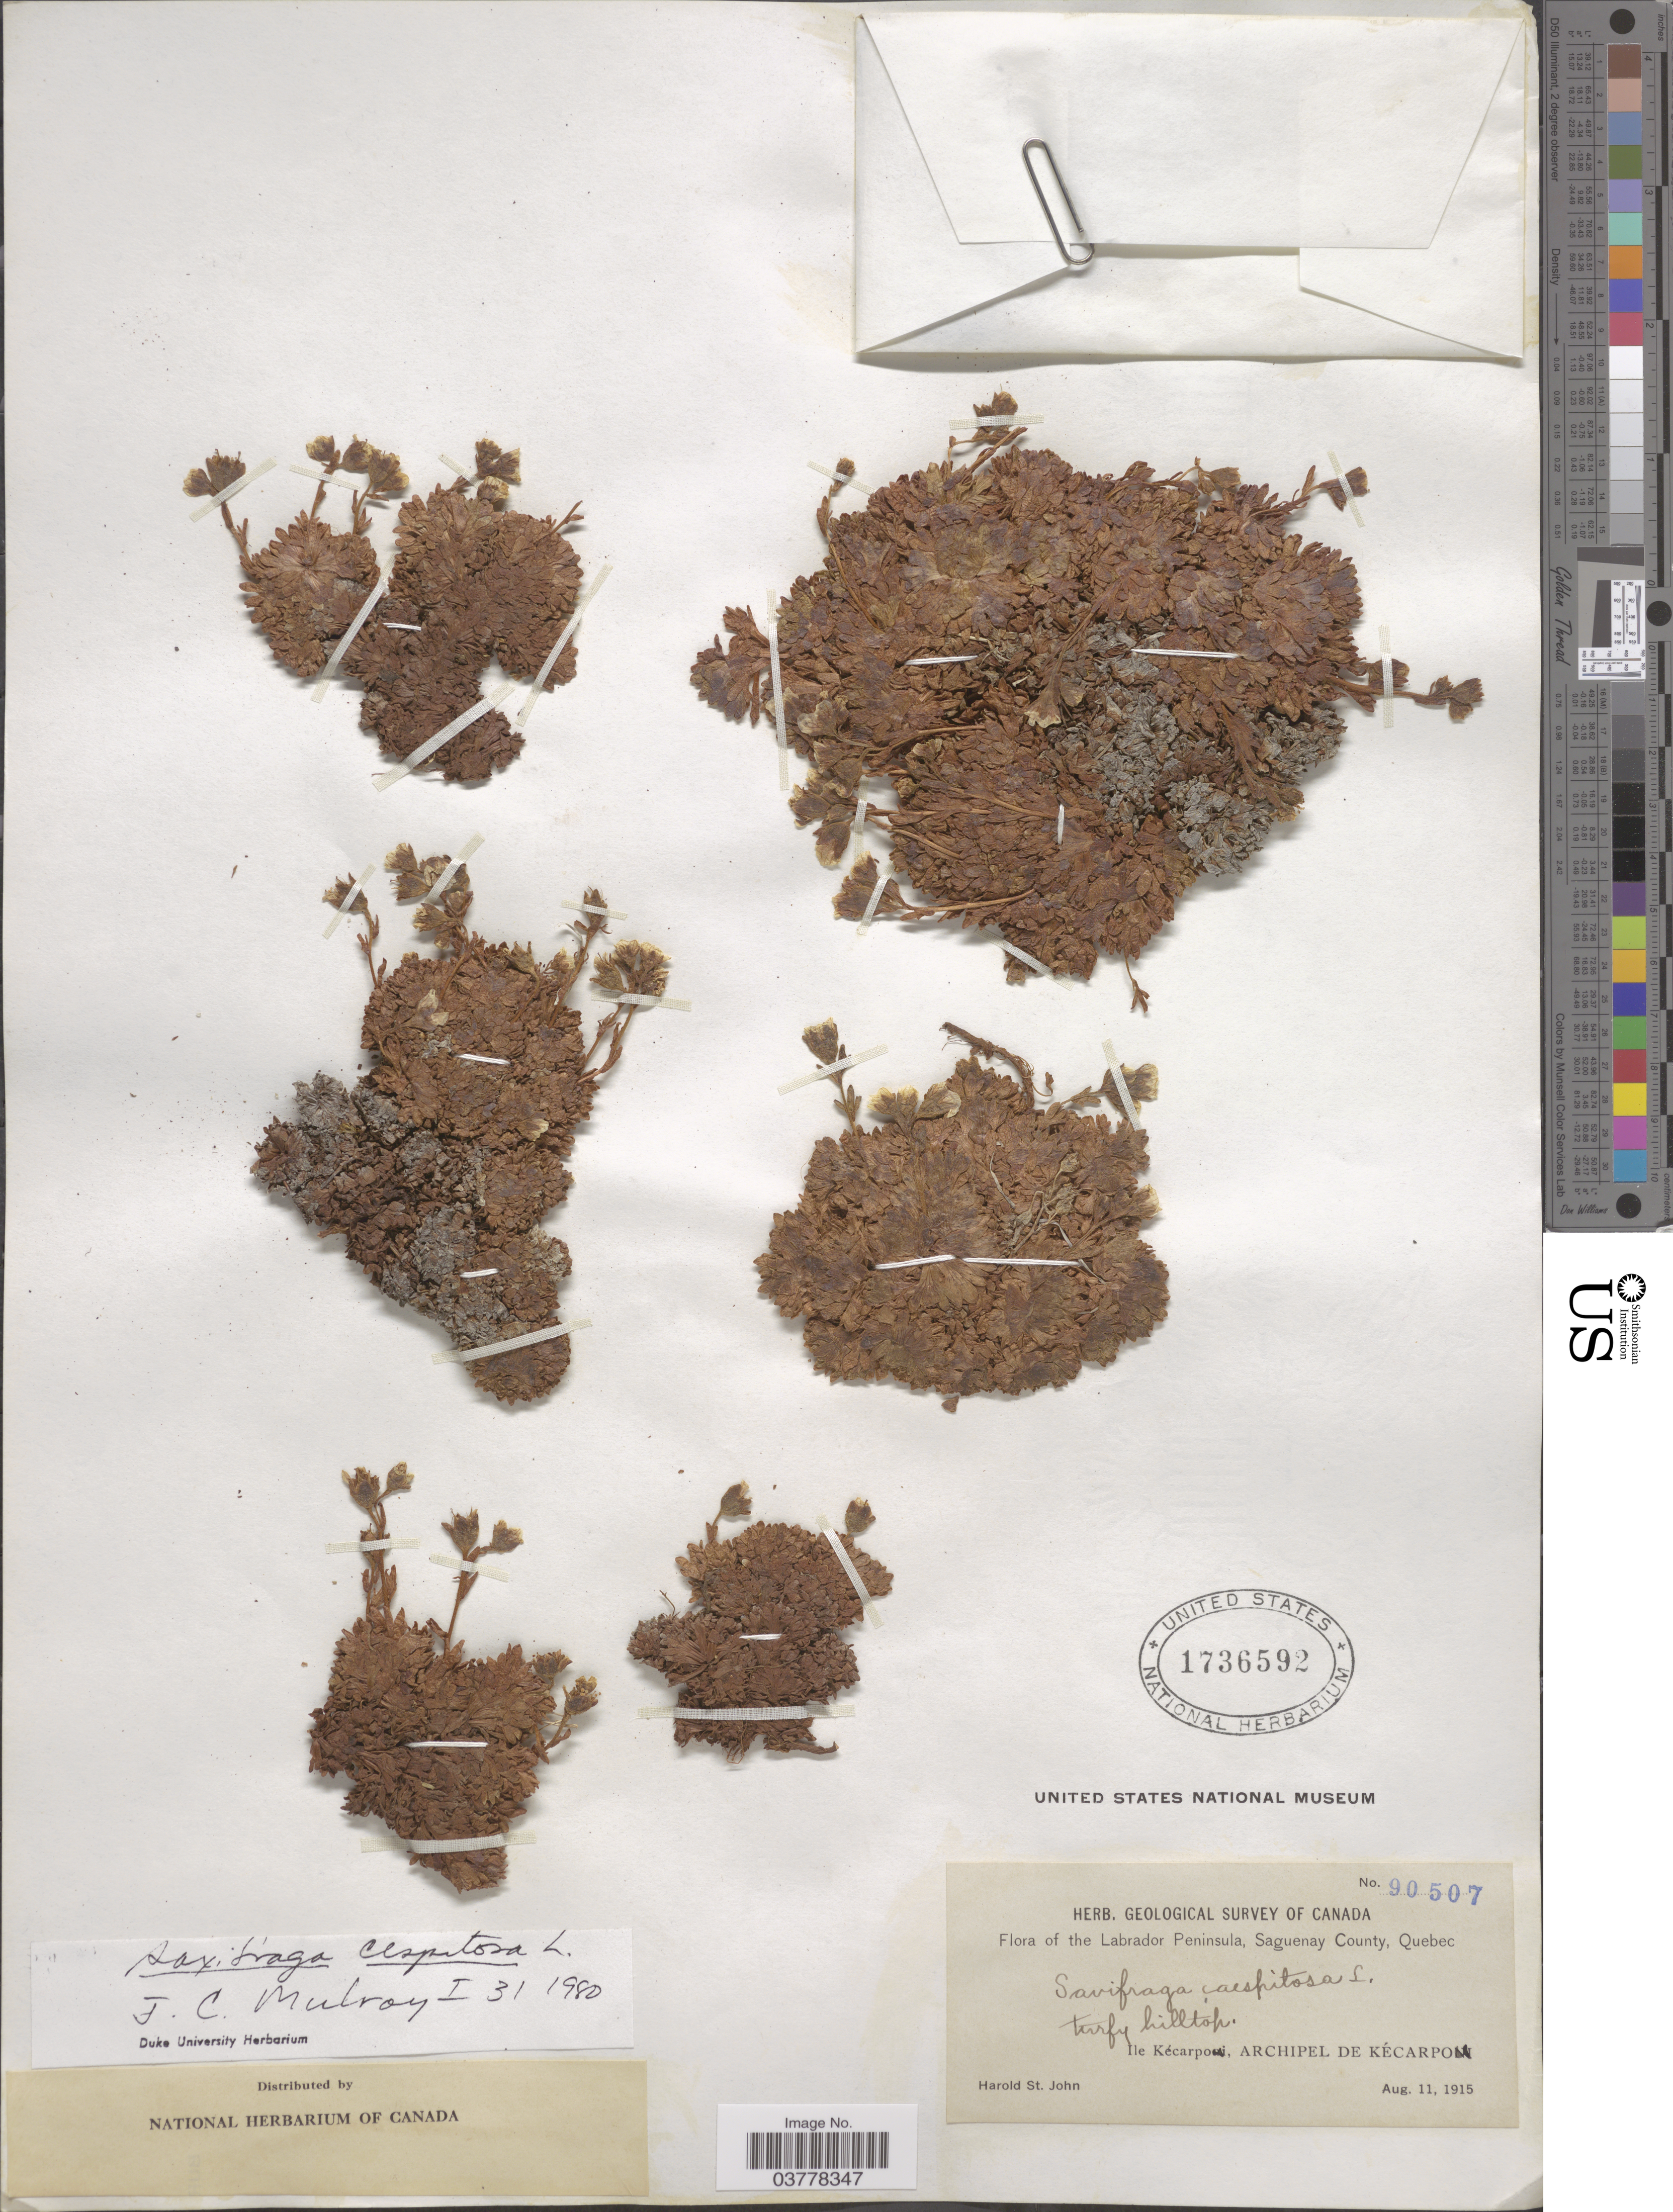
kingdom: Plantae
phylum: Tracheophyta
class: Magnoliopsida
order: Saxifragales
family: Saxifragaceae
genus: Saxifraga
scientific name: Saxifraga caespitosa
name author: L.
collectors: H. St. John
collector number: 90507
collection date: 1915-08-11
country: Canada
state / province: Quebec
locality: Labrador Peninsula, Saguenay County. Ile Kécarpoui, Archipel de Kécarpou.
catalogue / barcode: US 1736592